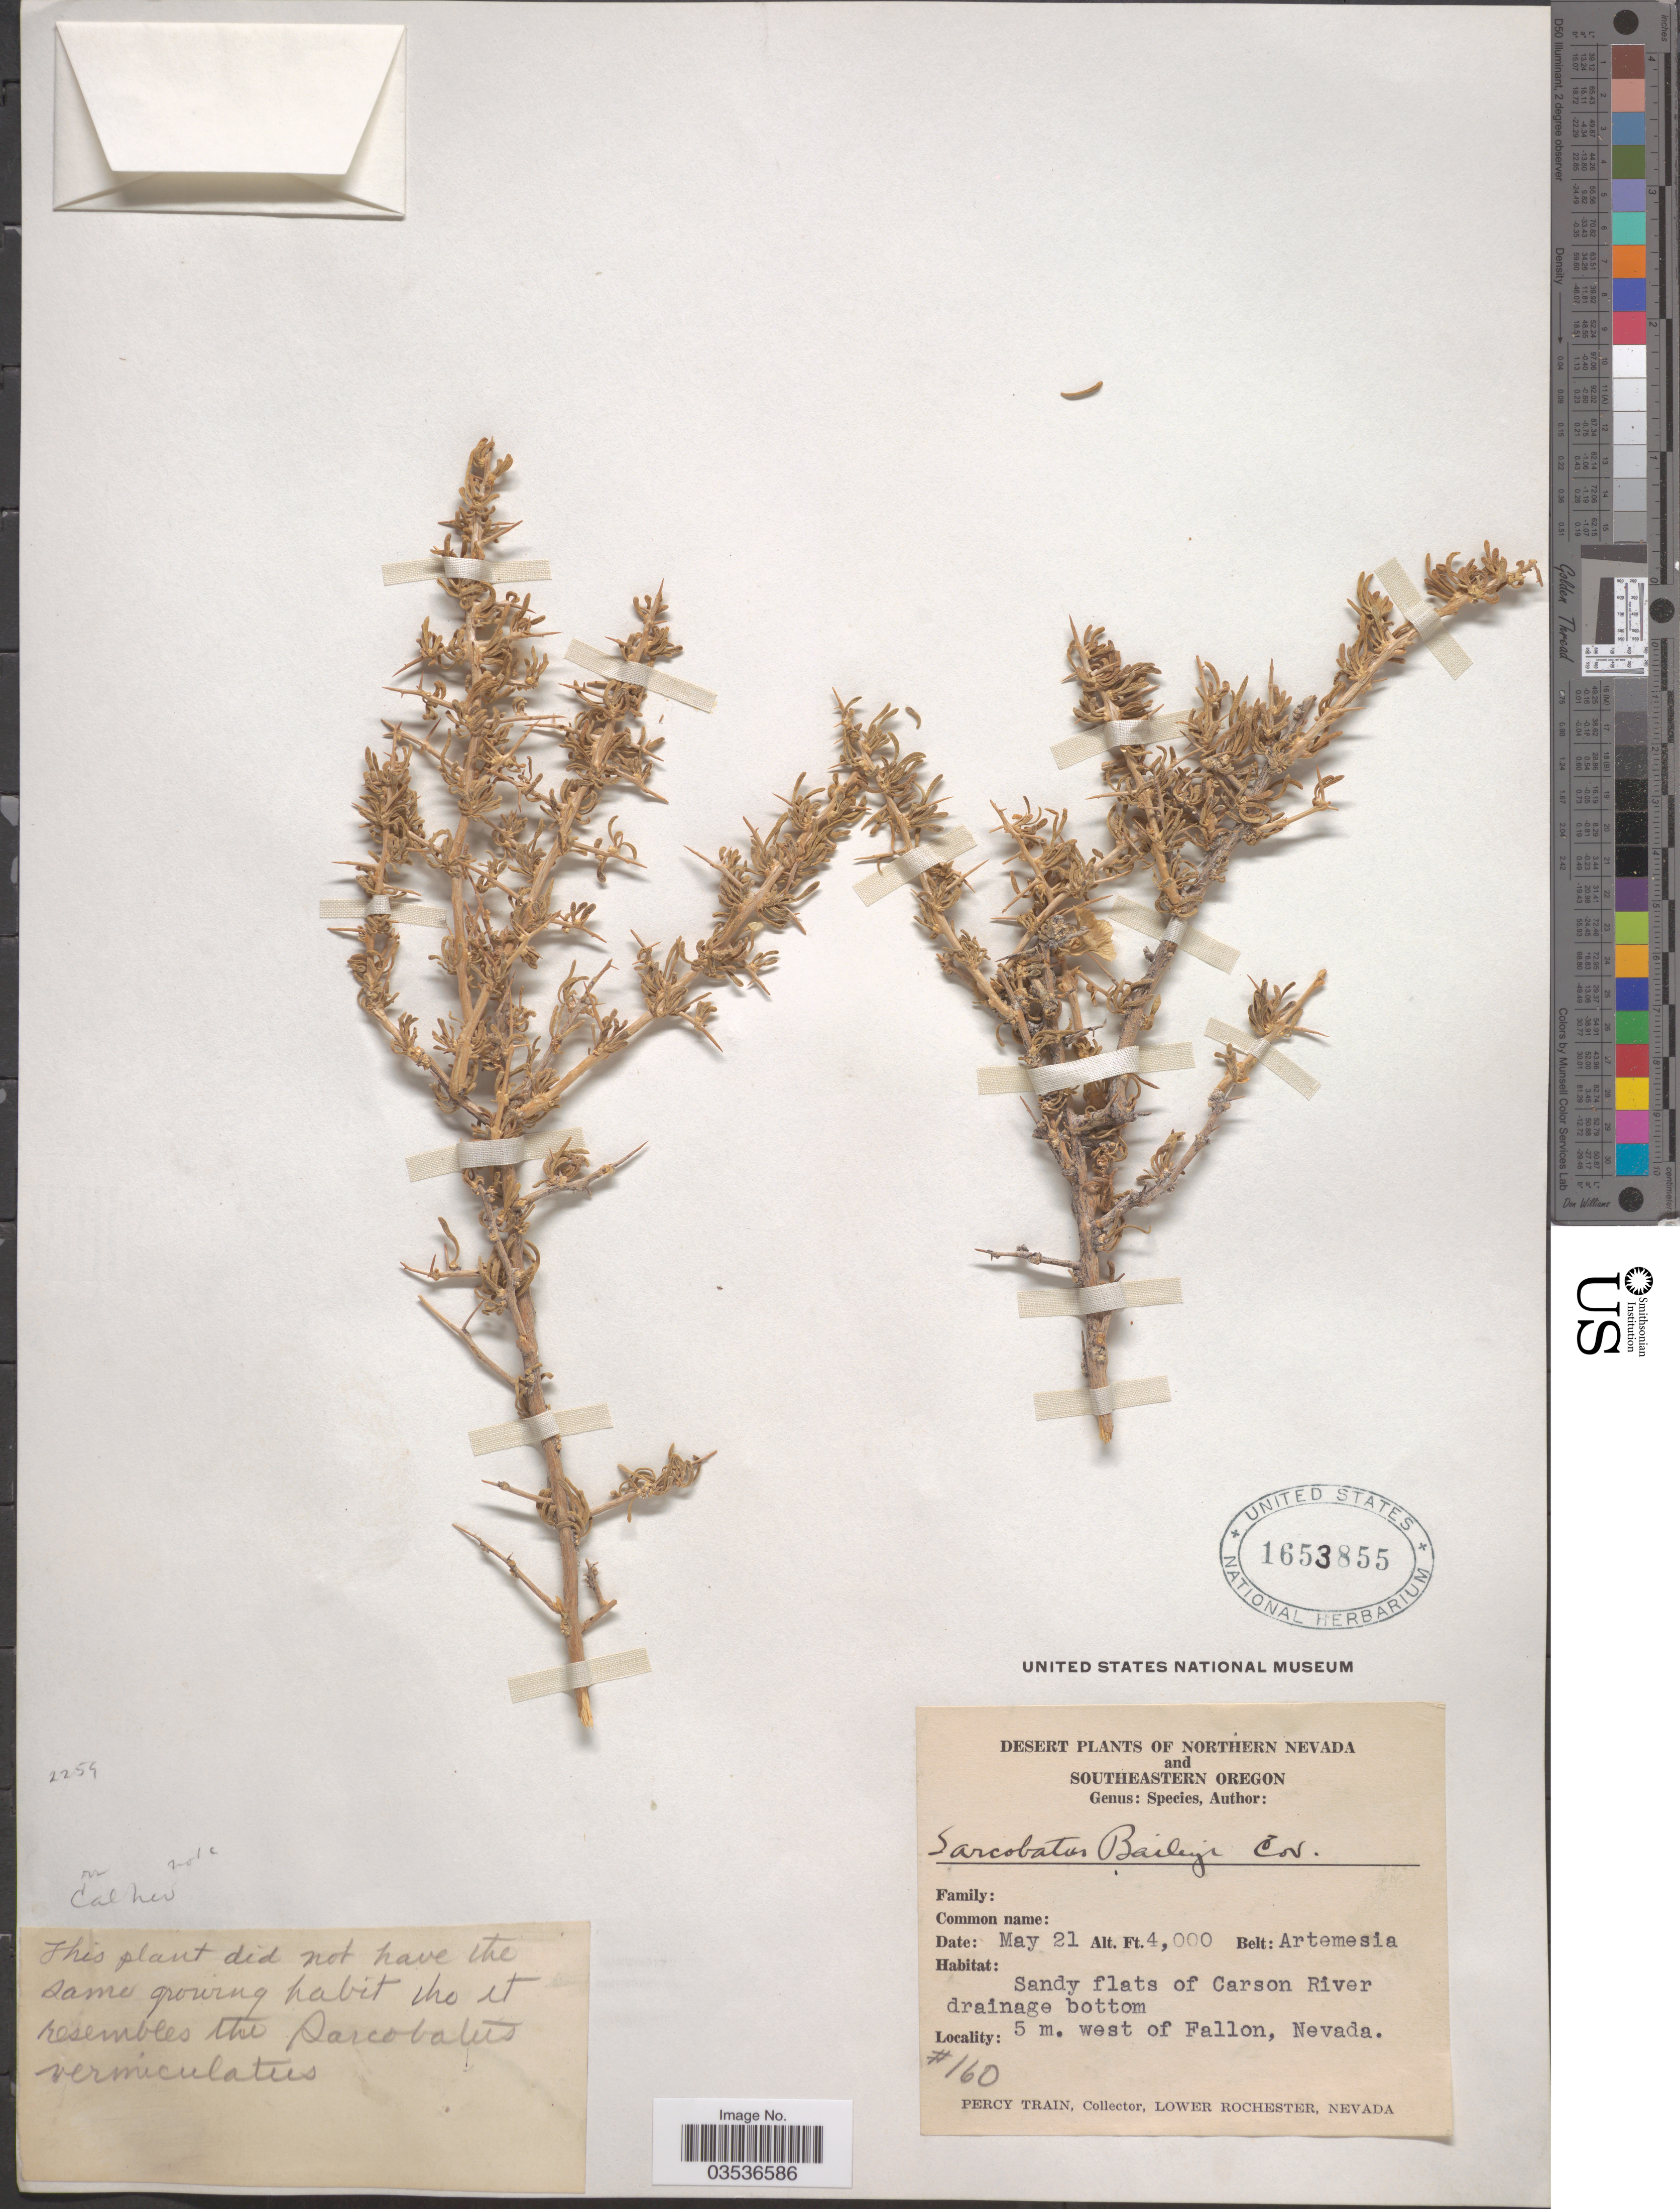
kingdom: Plantae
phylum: Tracheophyta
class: Magnoliopsida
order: Caryophyllales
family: Sarcobataceae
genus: Sarcobatus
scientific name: Sarcobatus baileyi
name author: Coville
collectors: P. Train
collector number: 160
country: United States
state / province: Nevada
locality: Desert. Northern Nevada. Sandy flats of Carson River drainage bottom. 5 m. west of Fallon.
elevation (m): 1219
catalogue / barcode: US 1653855